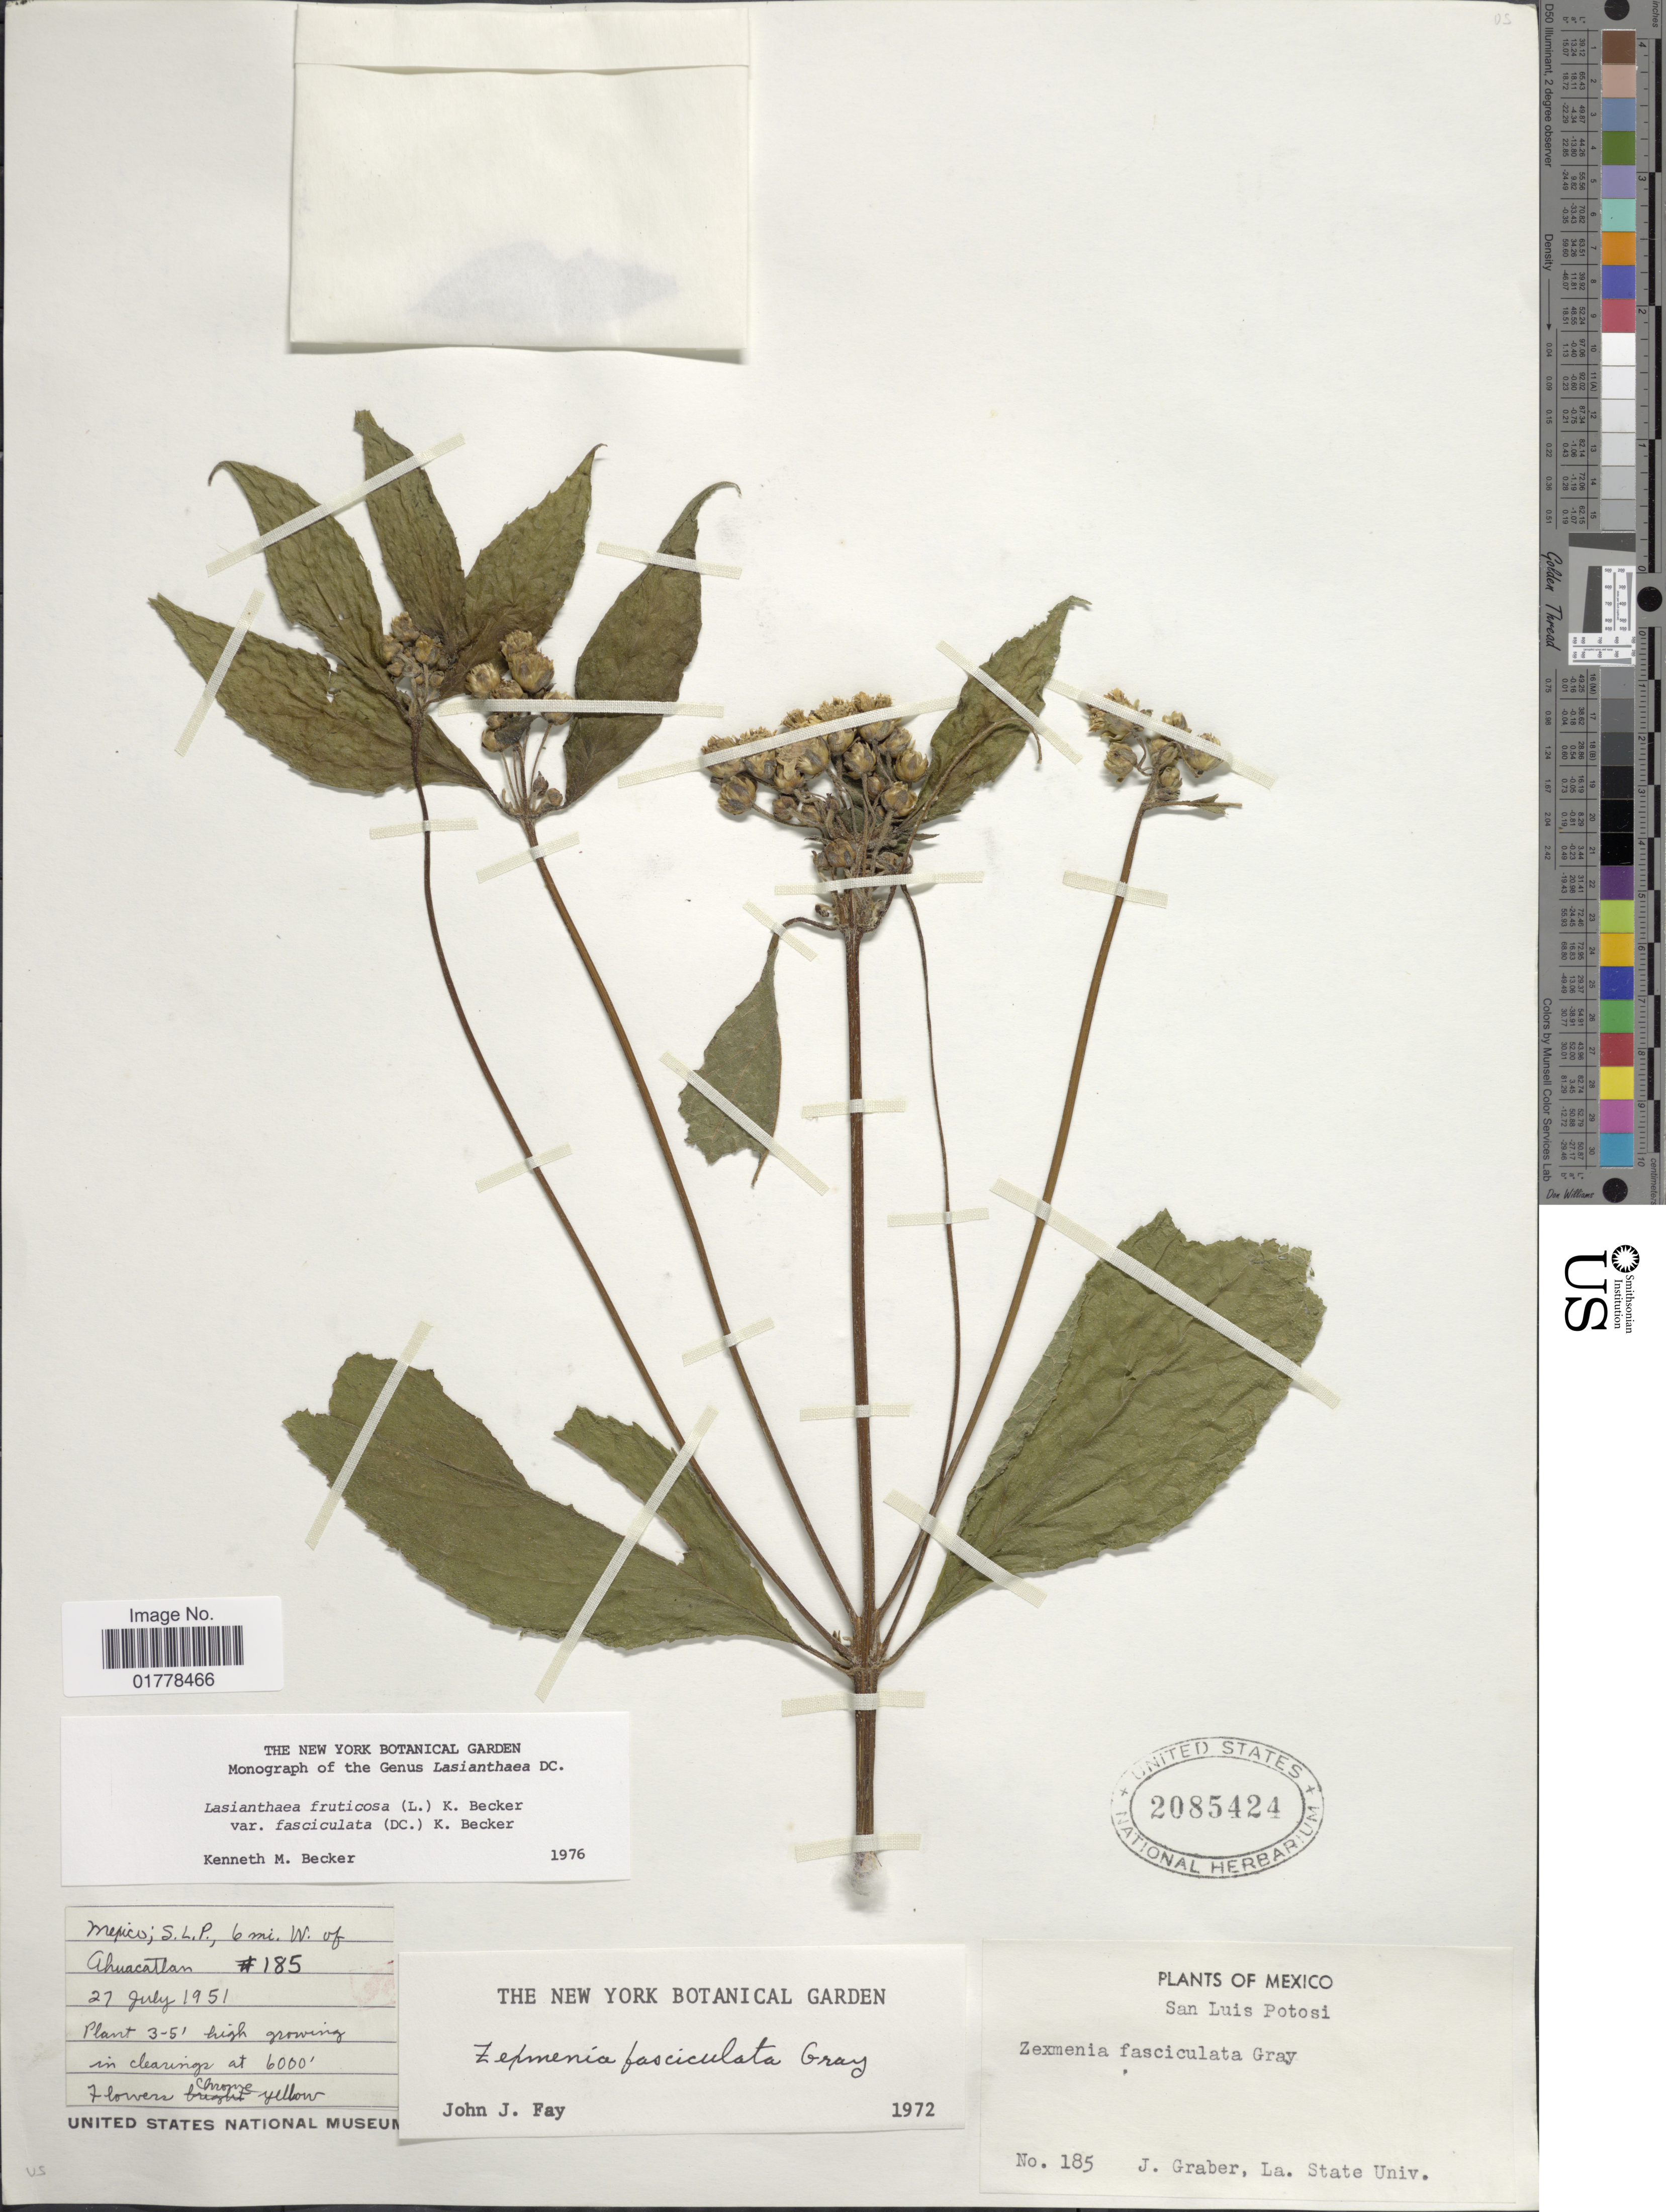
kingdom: Plantae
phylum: Tracheophyta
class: Magnoliopsida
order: Asterales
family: Asteraceae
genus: Lasianthaea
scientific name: Lasianthaea fruticosa var. fasciculata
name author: (DC.) K.M. Becker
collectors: J. Graber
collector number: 185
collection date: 1951-07-27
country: Mexico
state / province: San Luis Potosí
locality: San Luis Potosi. Mexico: S.L.P., 6 mi. W of Ahuacatlan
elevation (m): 1829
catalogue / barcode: US 2085424